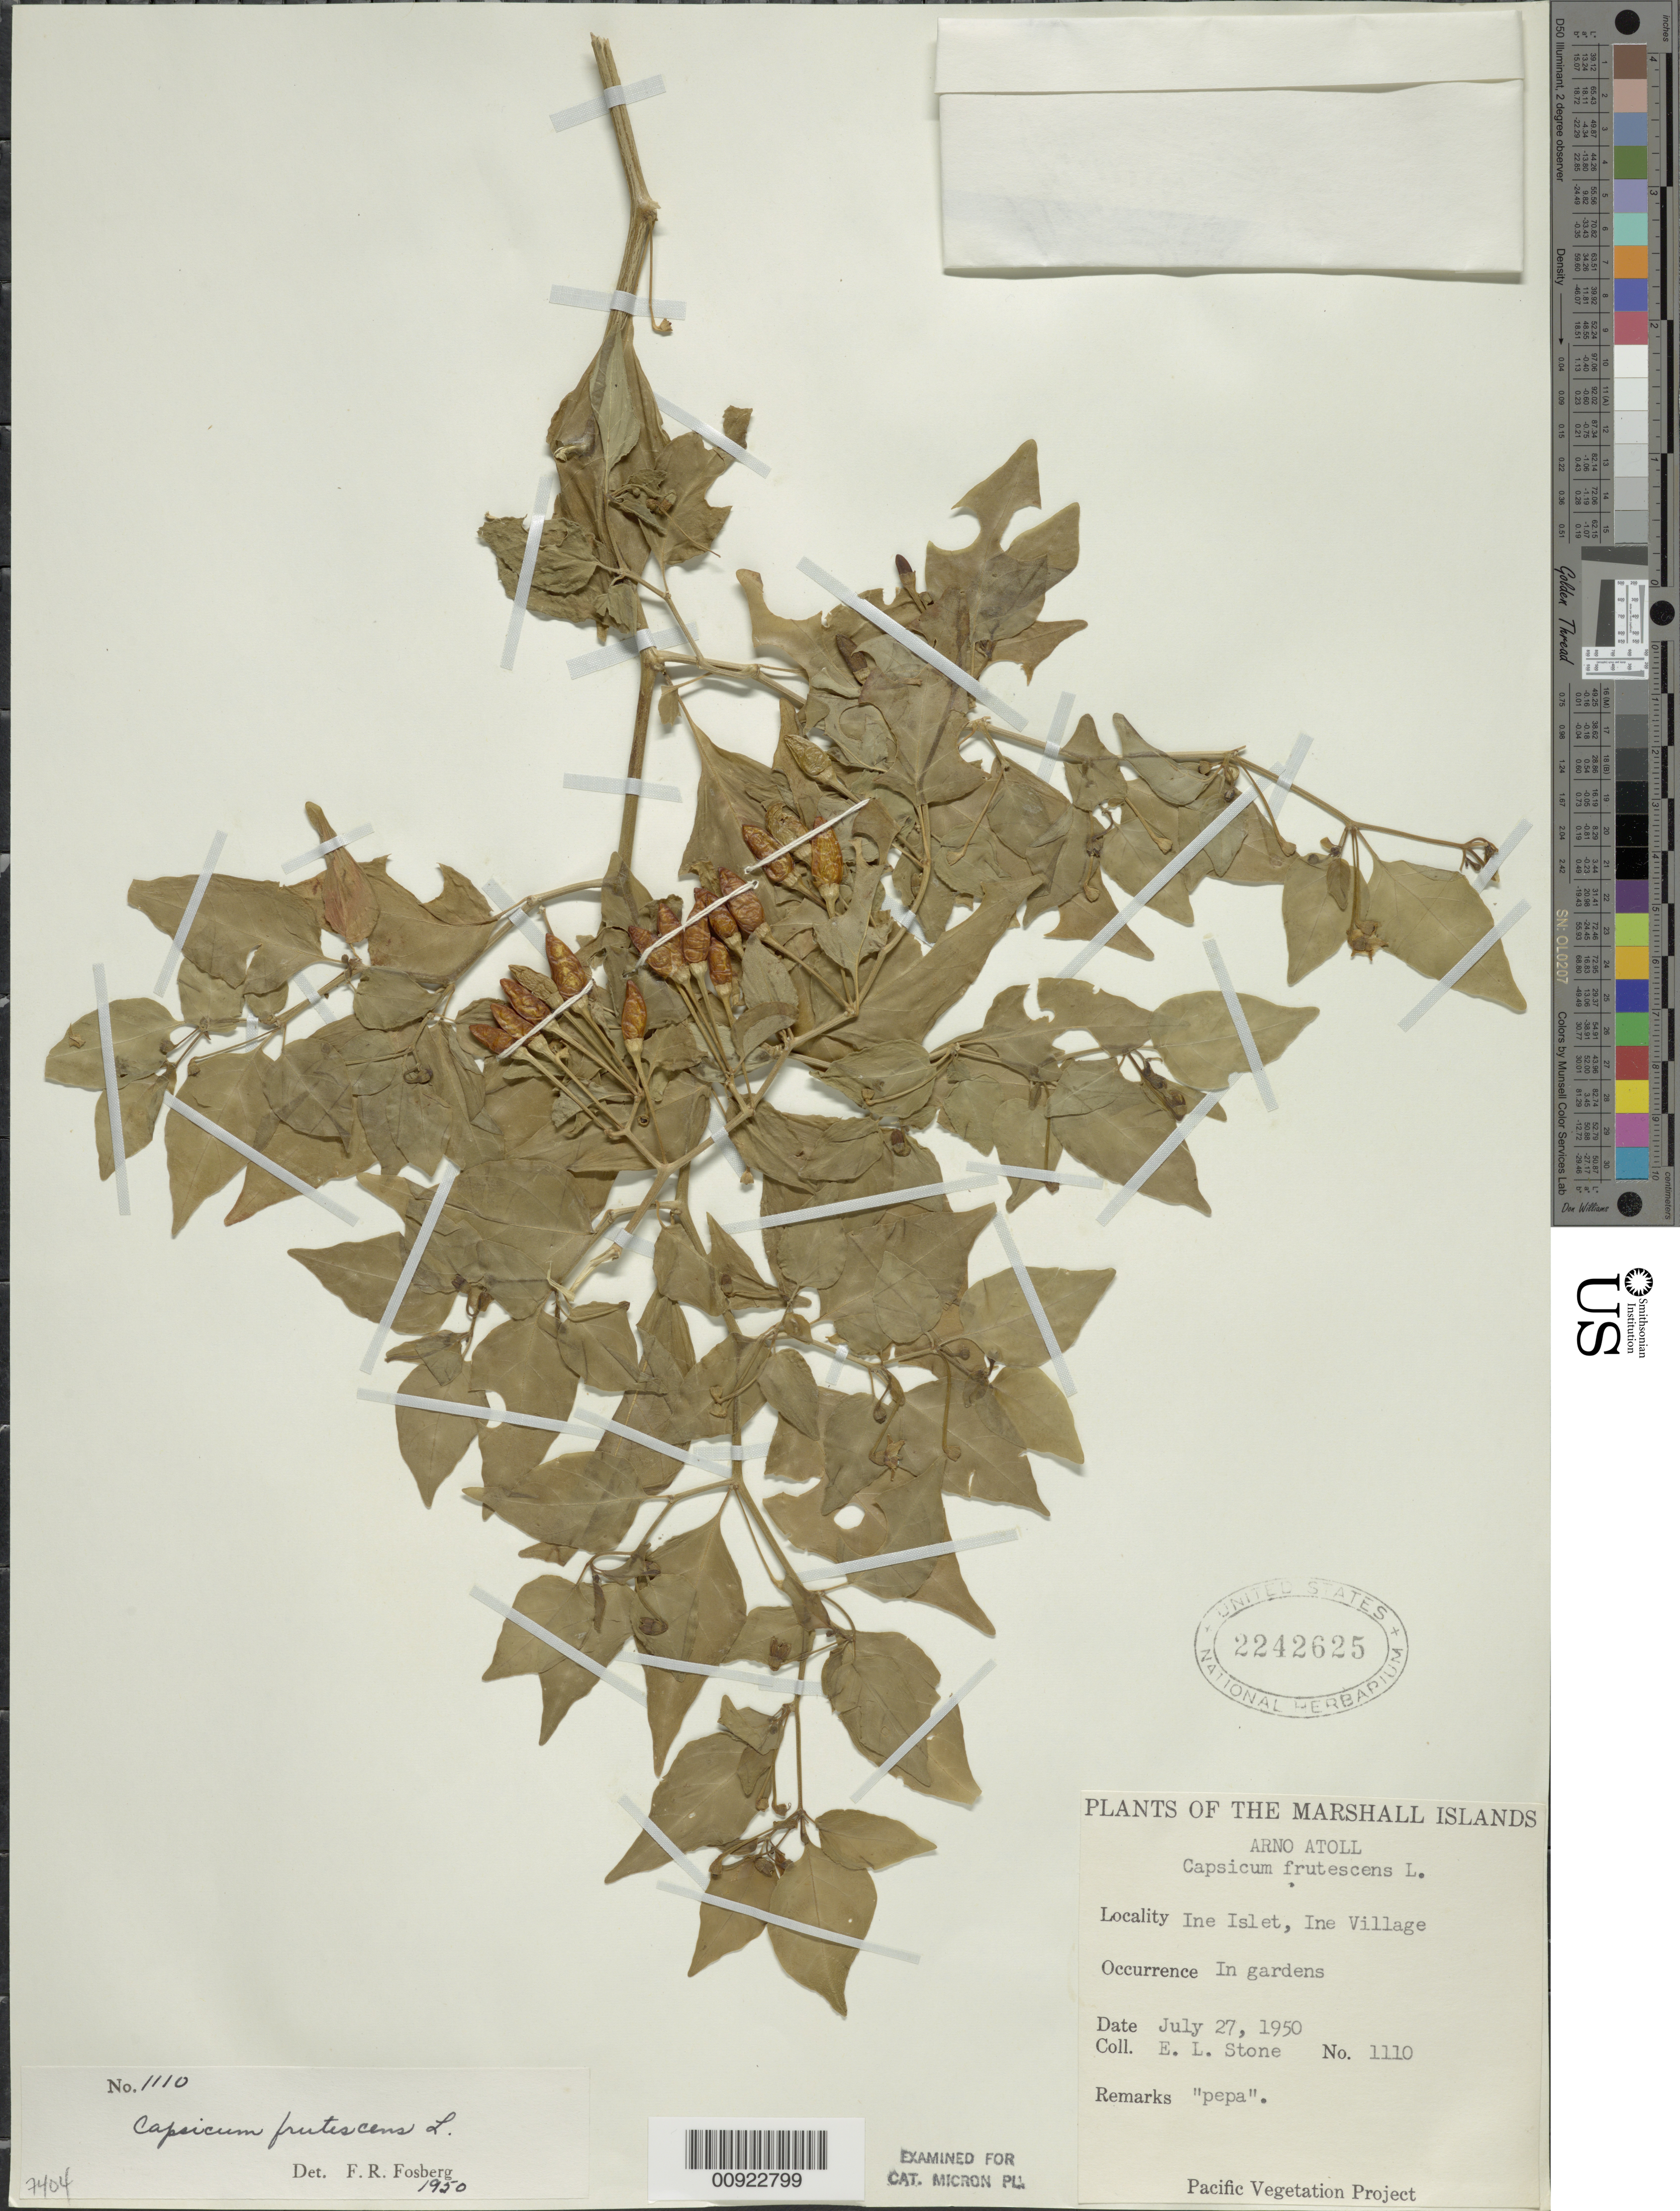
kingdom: Plantae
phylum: Tracheophyta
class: Magnoliopsida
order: Solanales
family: Solanaceae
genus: Capsicum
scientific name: Capsicum frutescens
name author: L.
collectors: E. L. Stone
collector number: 1110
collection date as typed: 27 Jul 1950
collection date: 1950-07-27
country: Marshall Islands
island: Arno Atoll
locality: Ine Islet, Ine Village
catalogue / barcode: US 2242625